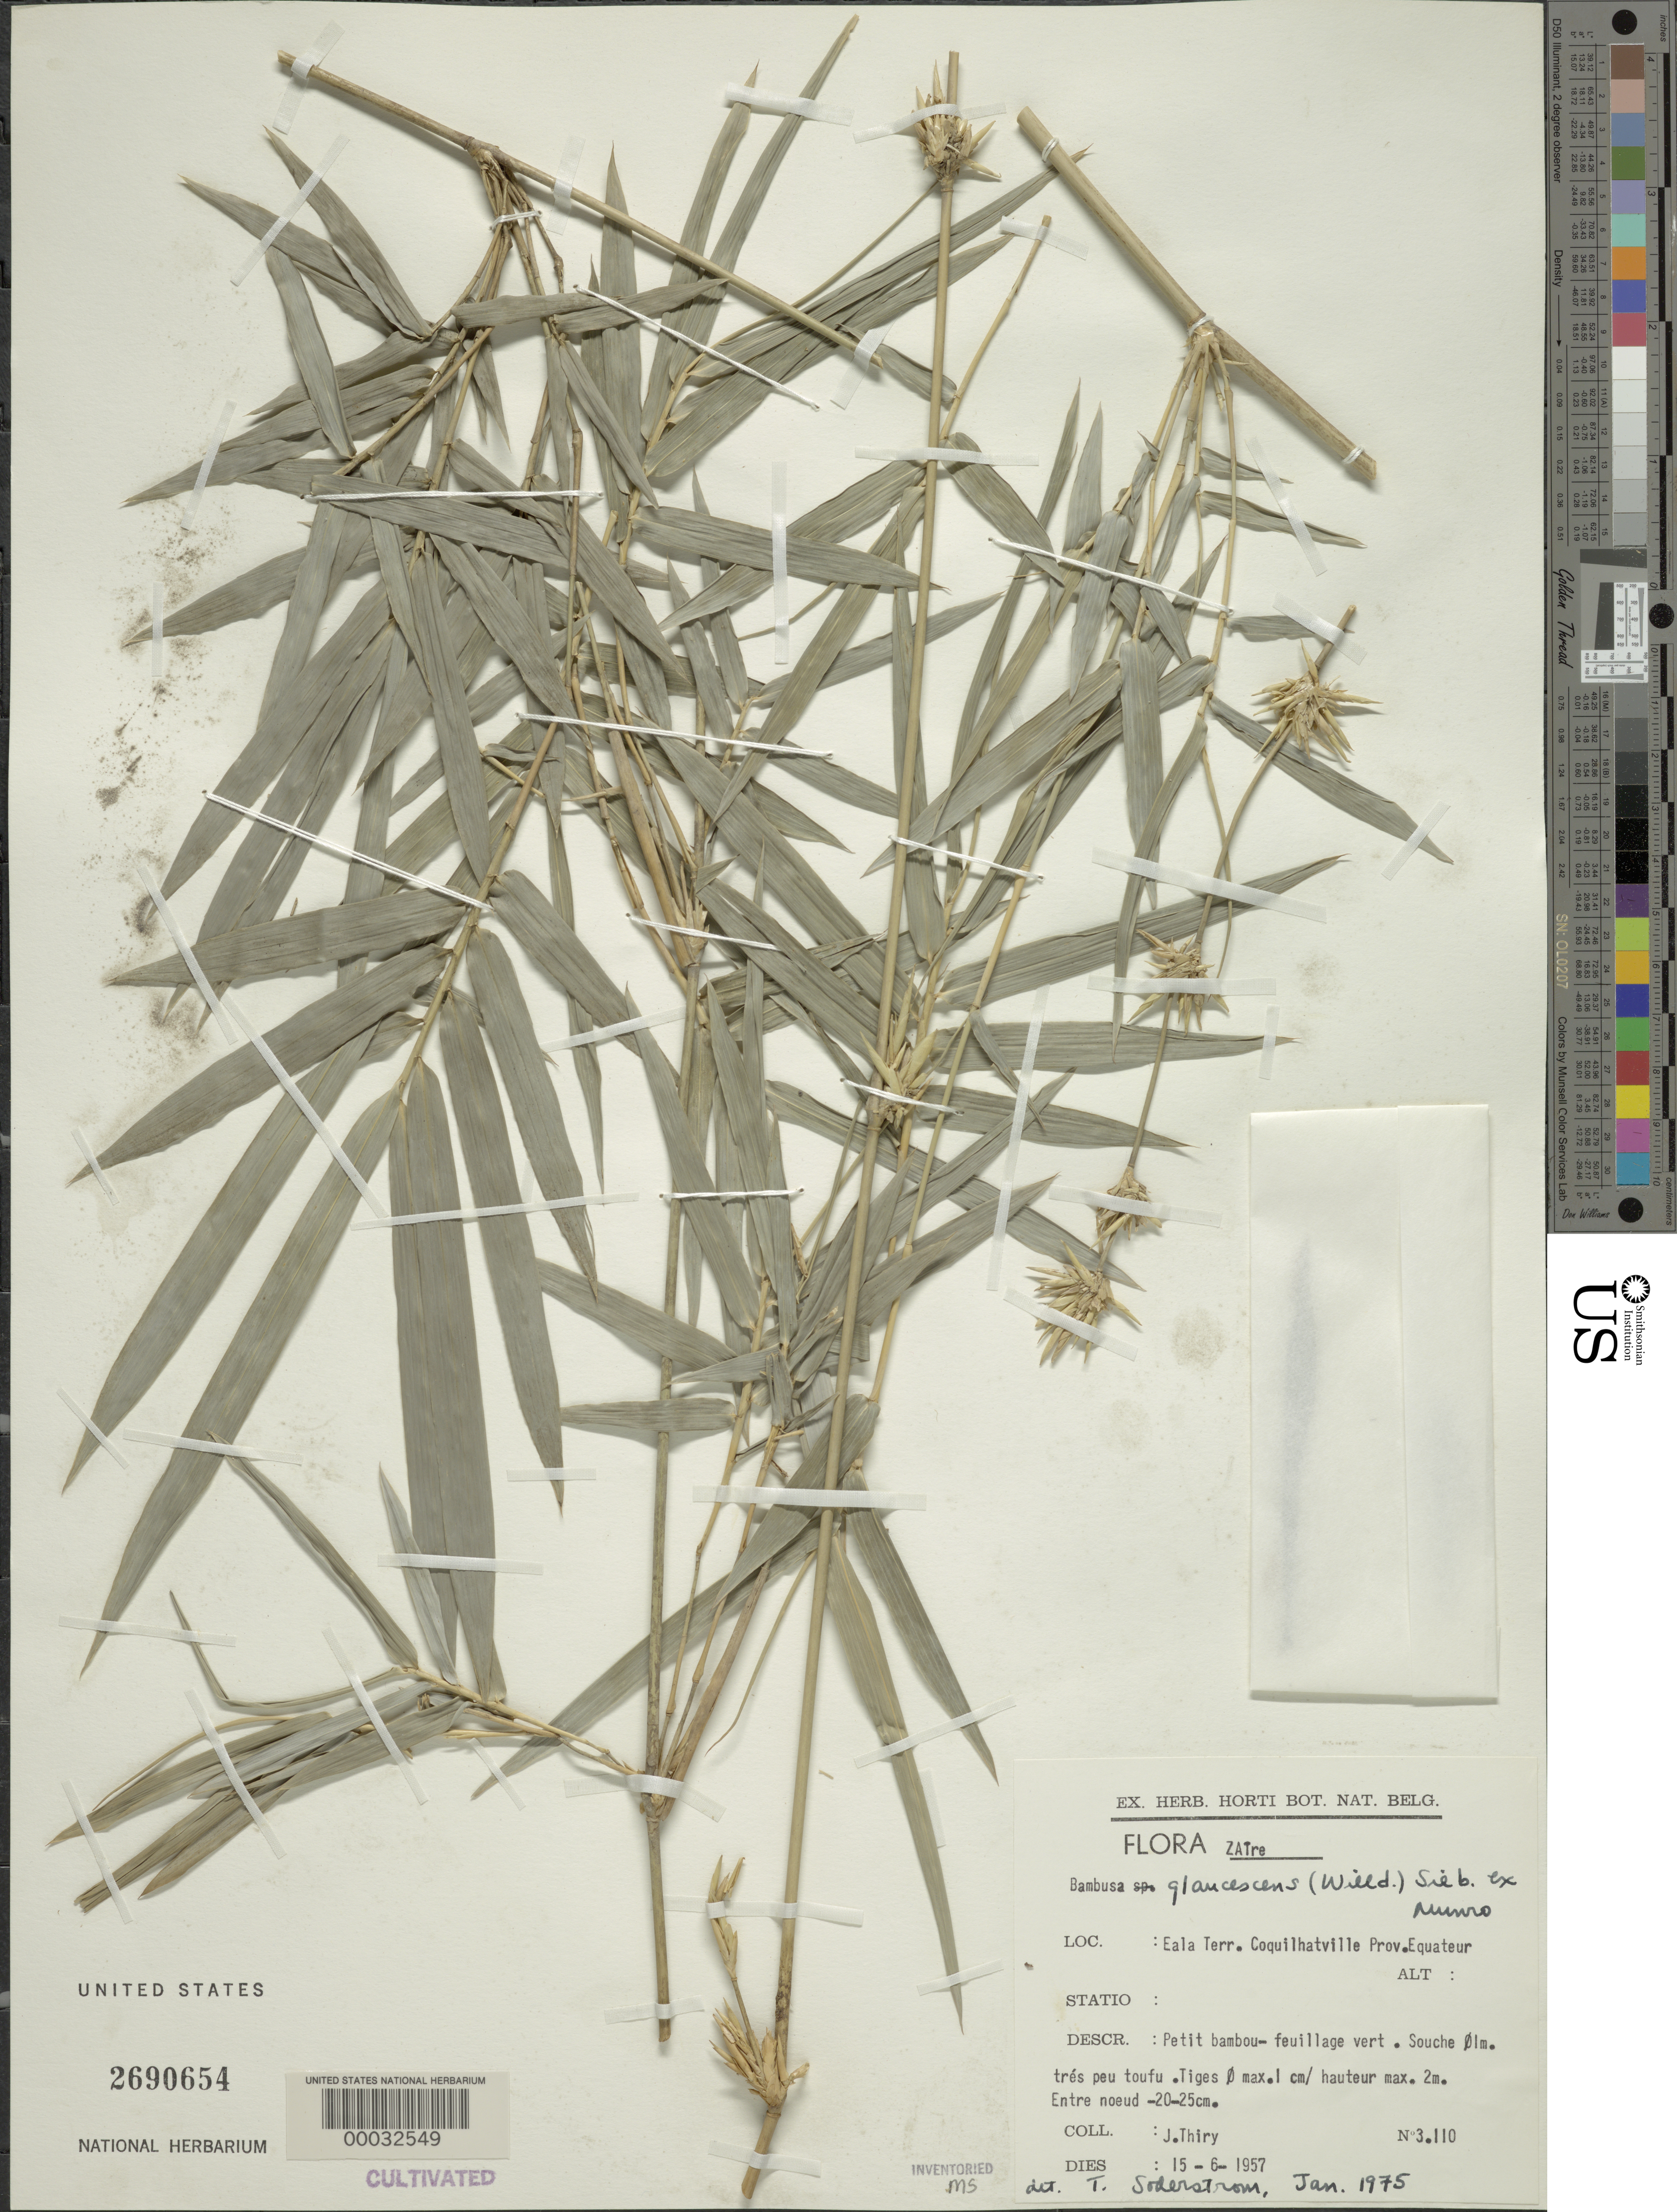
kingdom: Plantae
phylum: Tracheophyta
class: Liliopsida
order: Poales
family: Poaceae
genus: Bambusa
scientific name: Bambusa multiplex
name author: (Lour.) Raeusch. ex Schult. & Schult. f.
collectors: J. Thiry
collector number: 3110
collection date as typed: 15 Jun 1957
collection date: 1957-06-15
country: Congo, Democratic Republic of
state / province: Équateur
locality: Coquilnatville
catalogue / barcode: US 2690654